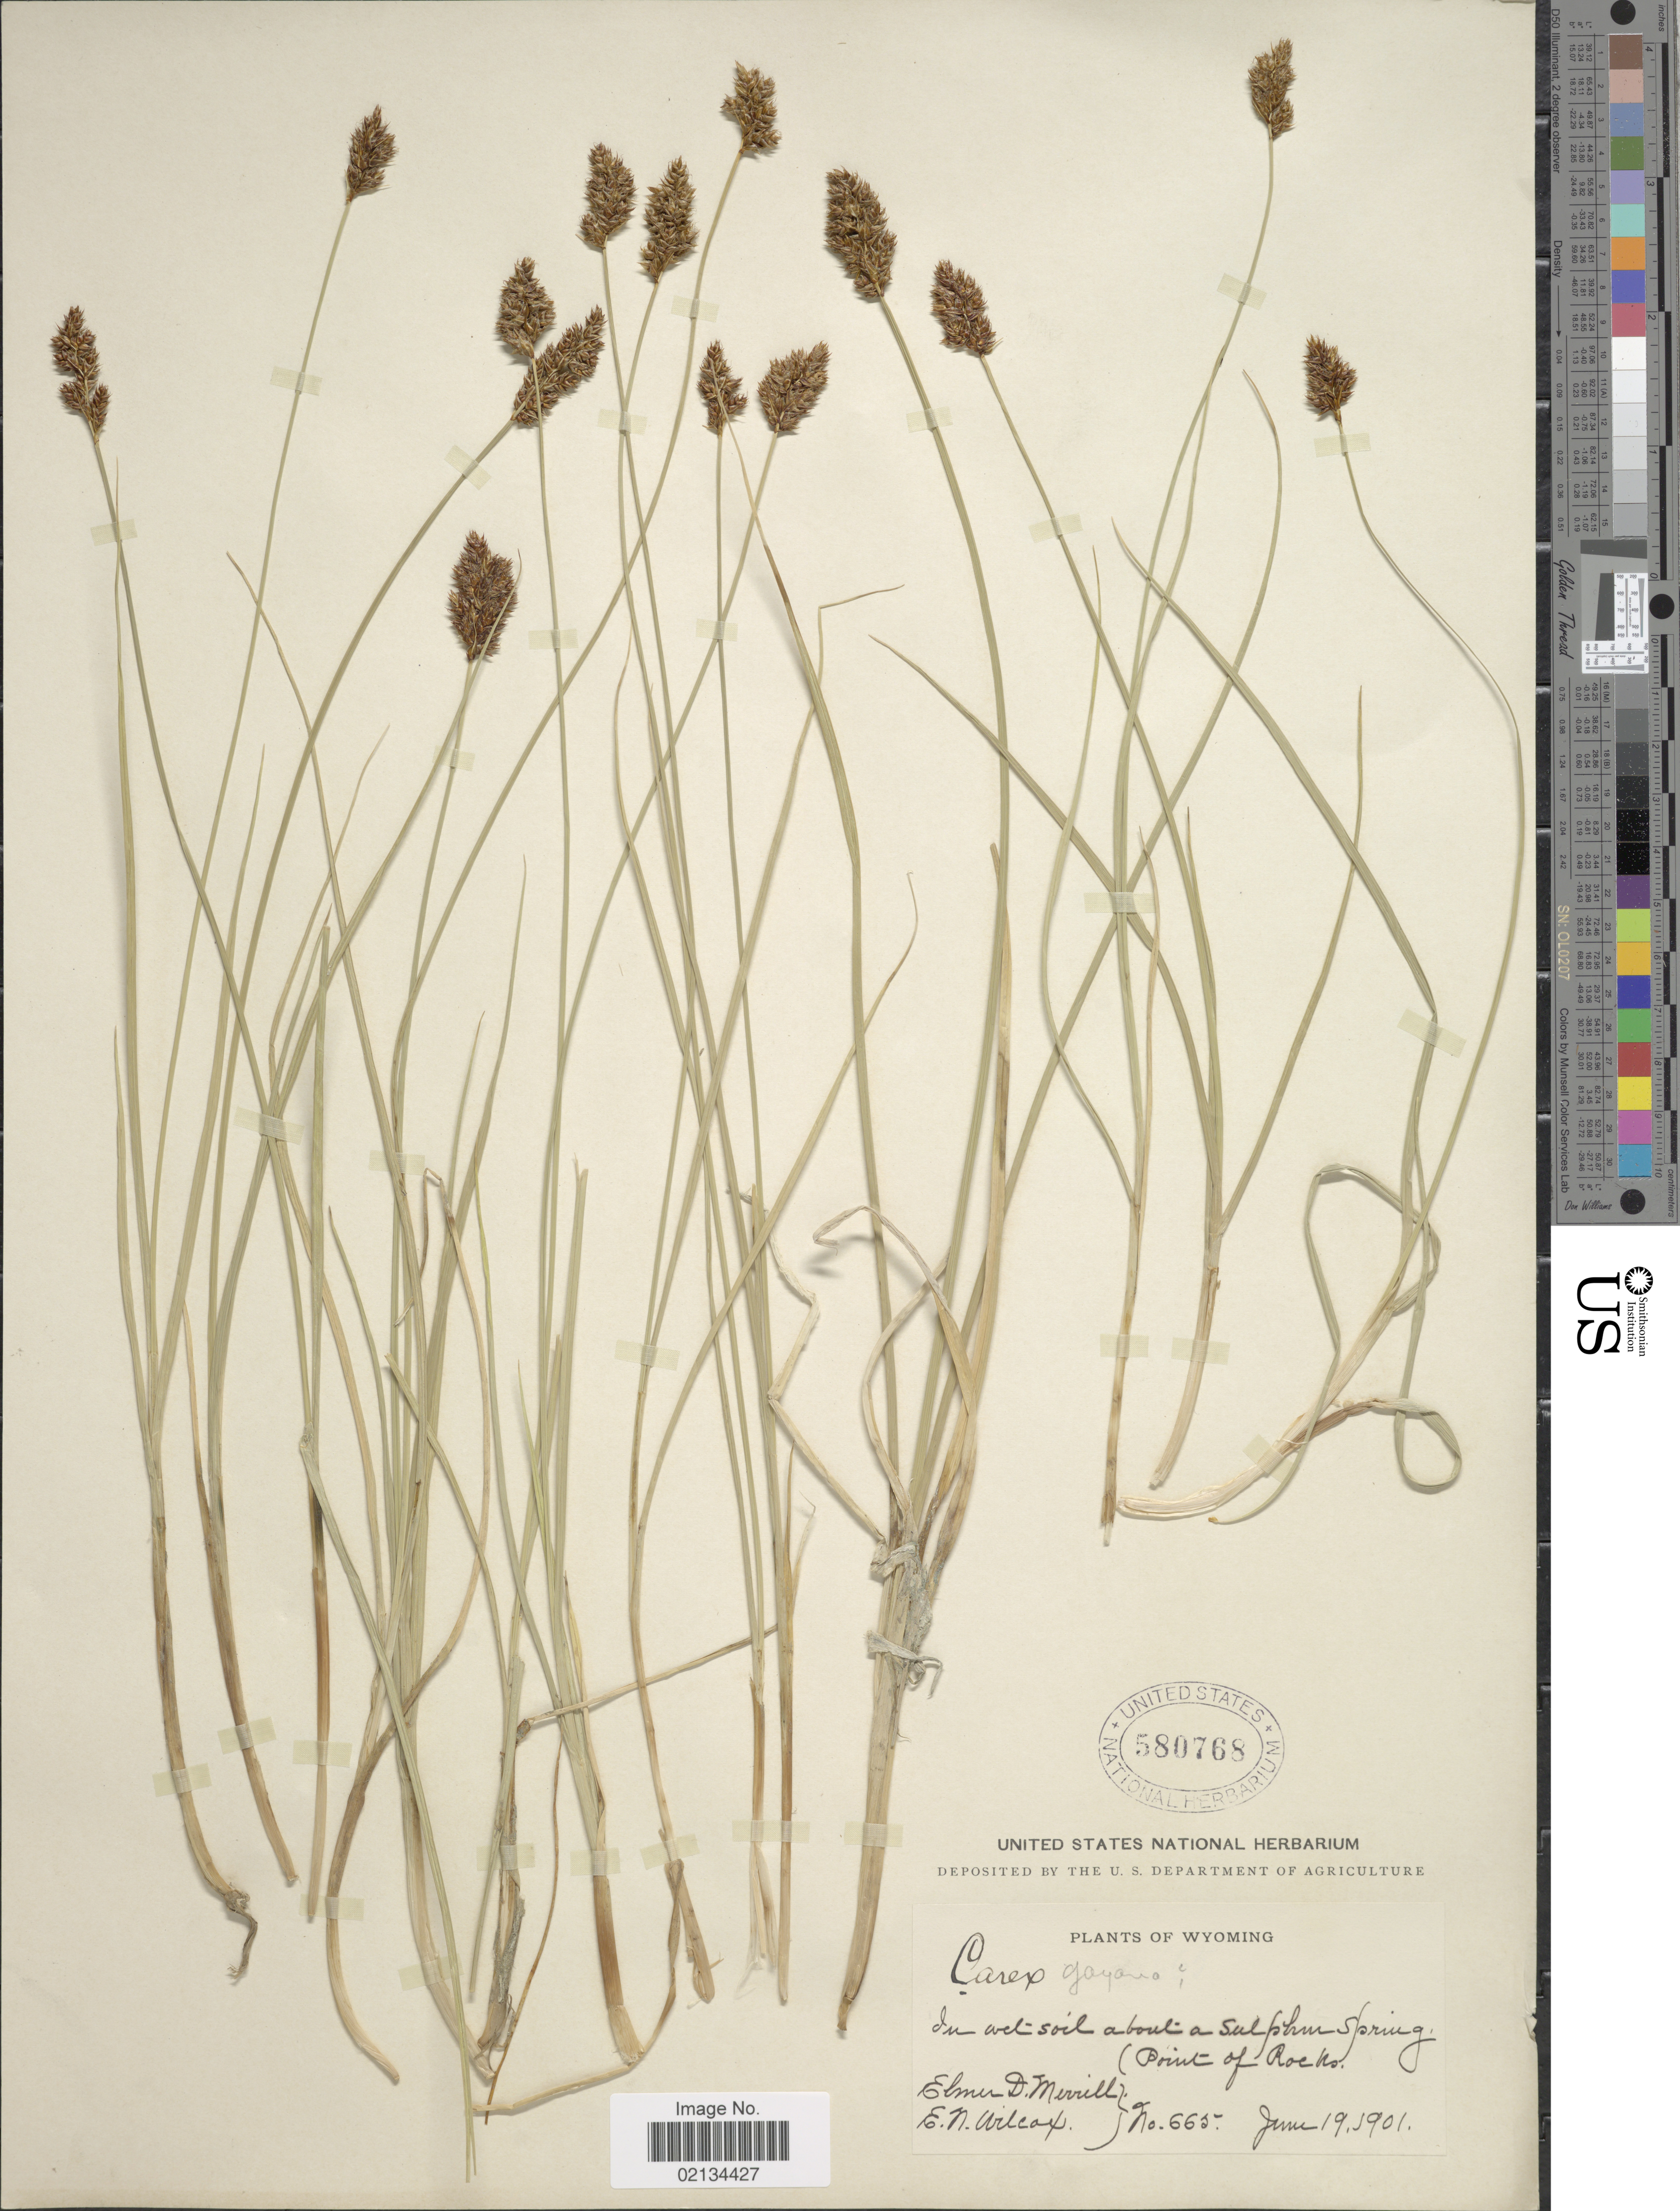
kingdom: Plantae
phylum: Tracheophyta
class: Liliopsida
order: Poales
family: Cyperaceae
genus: Carex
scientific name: Carex simulata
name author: Mack.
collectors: E. D. Merrill & E. Wilcox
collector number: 665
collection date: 1901-06-19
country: United States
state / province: Wyoming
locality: About a Sulphur Spring, Point of Rocks.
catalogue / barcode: US 580768